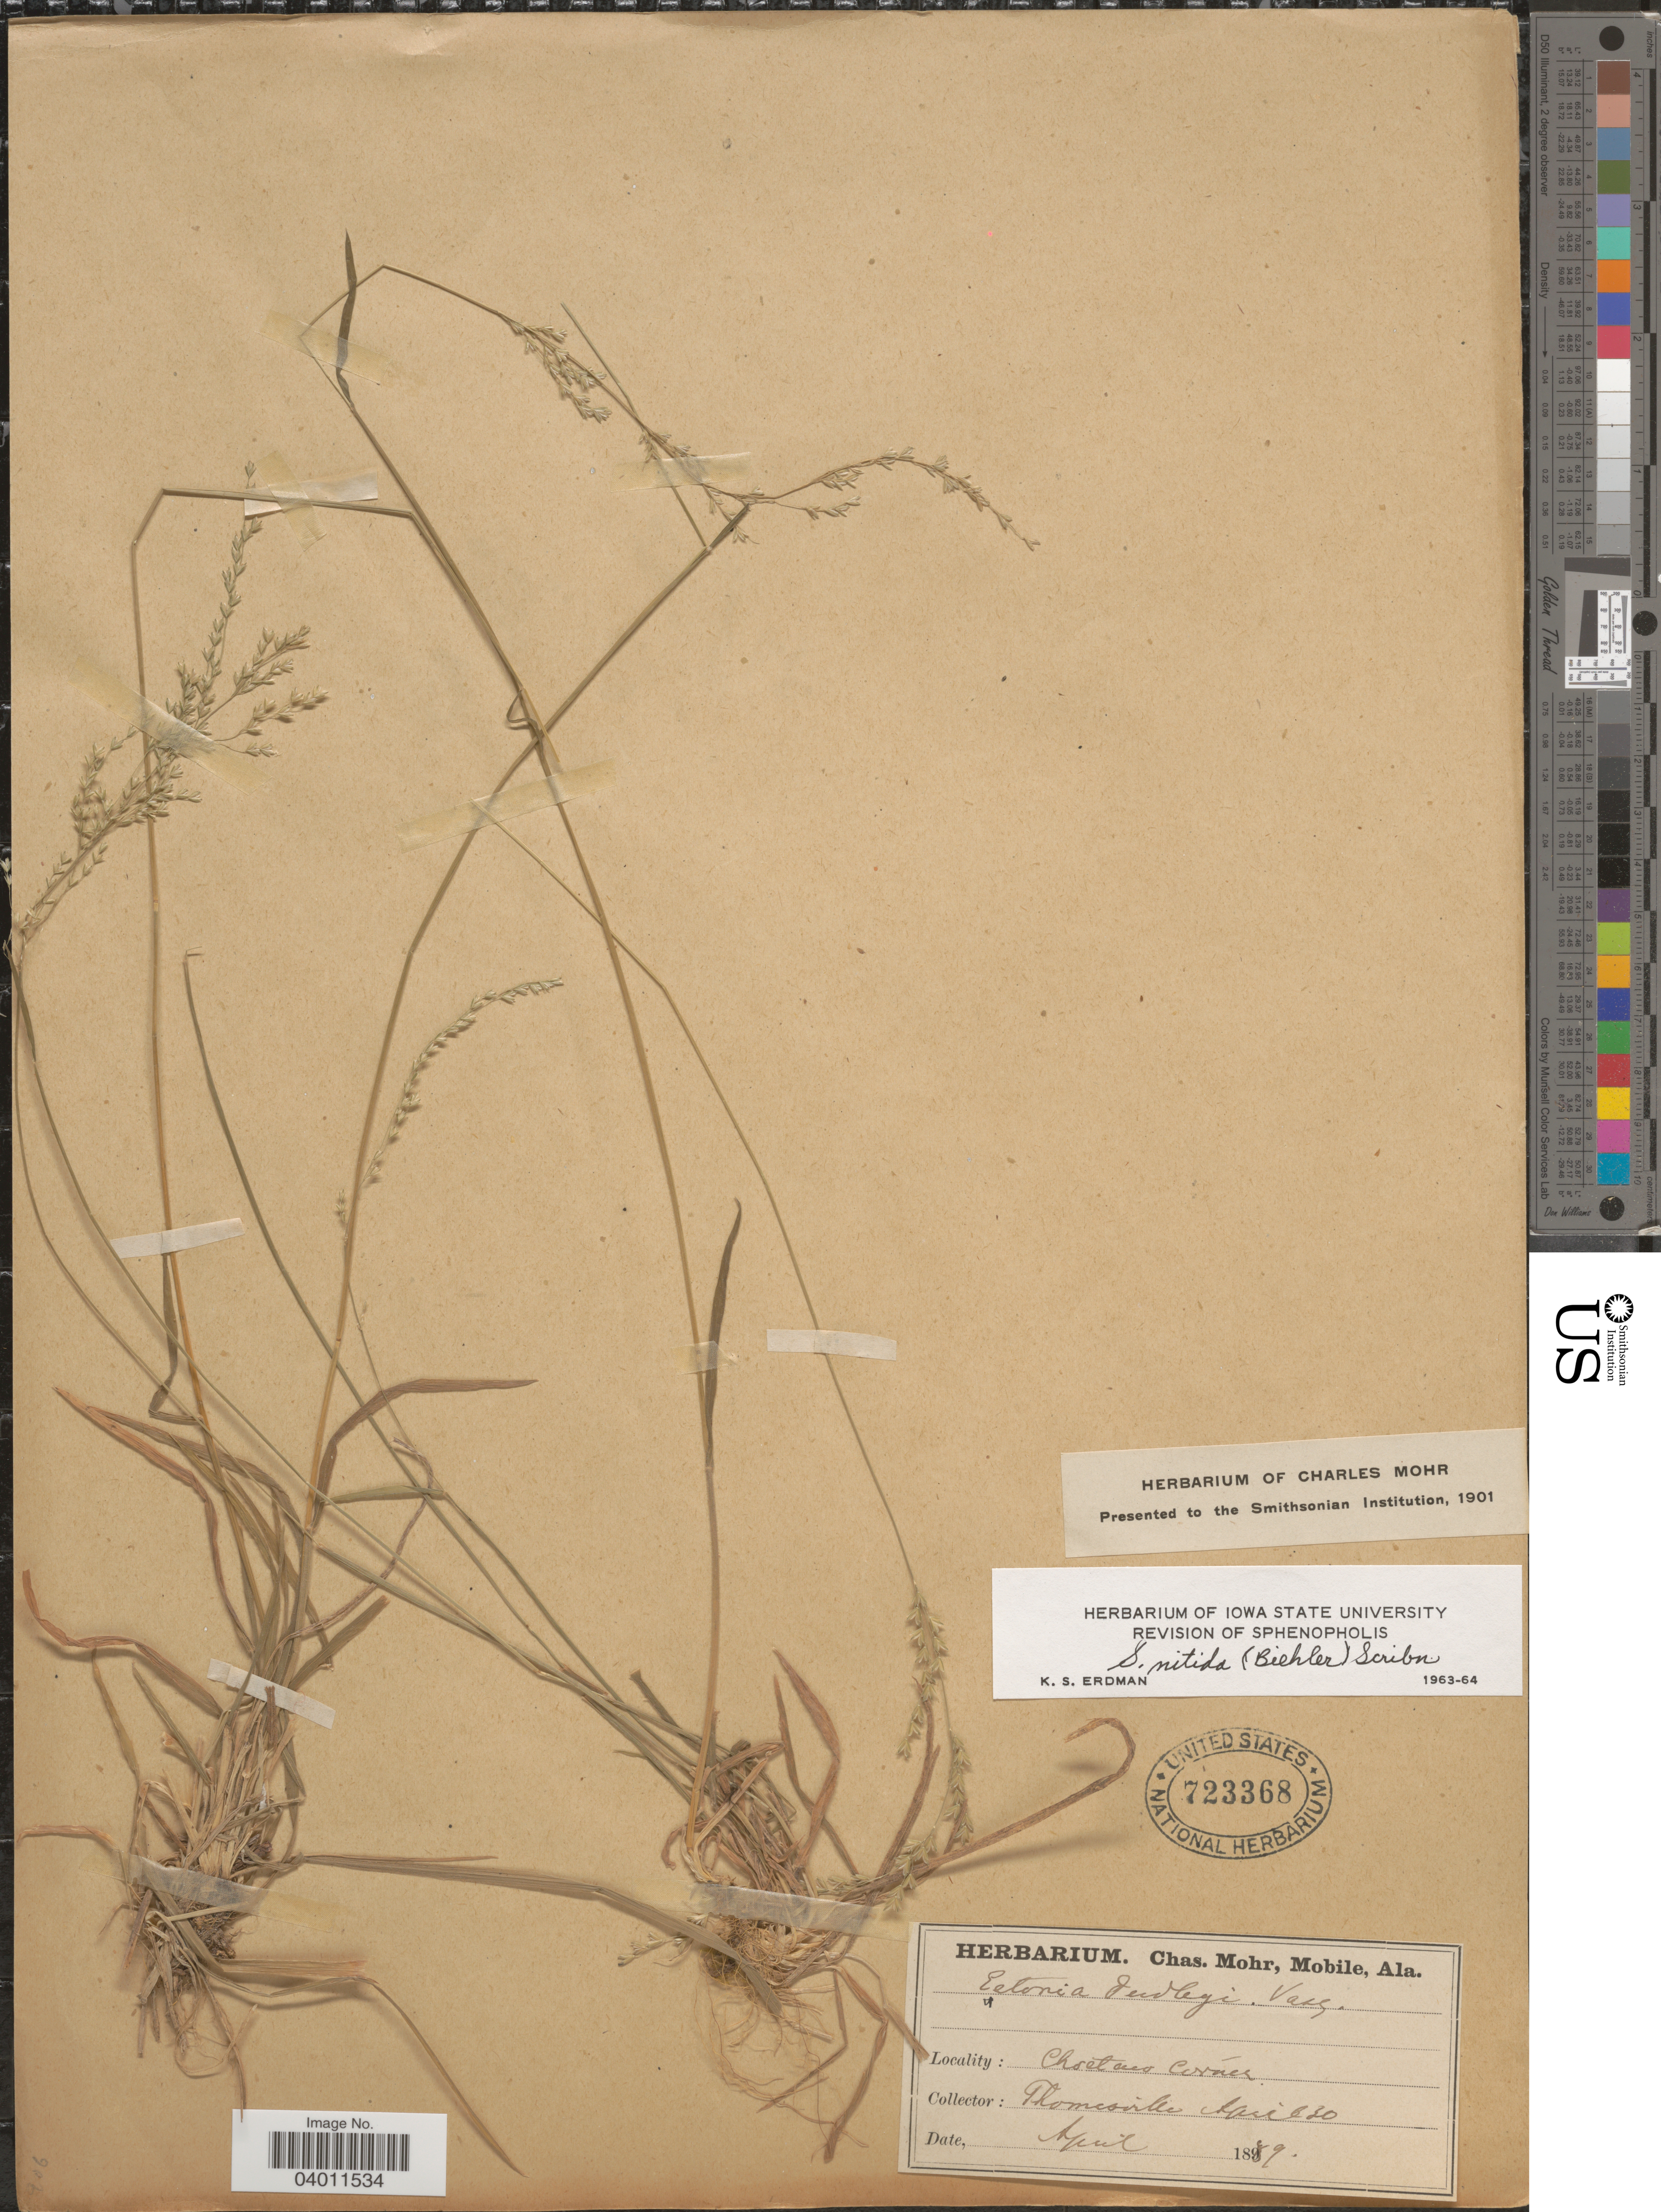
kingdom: Plantae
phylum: Tracheophyta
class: Liliopsida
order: Poales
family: Poaceae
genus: Sphenopholis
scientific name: Sphenopholis nitida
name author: (Biehler) Scribn.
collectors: ex herb. Charles Mohr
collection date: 1889-04-30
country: United States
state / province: Alabama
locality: Choctaw Corner. Thomasville.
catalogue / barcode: US 723368